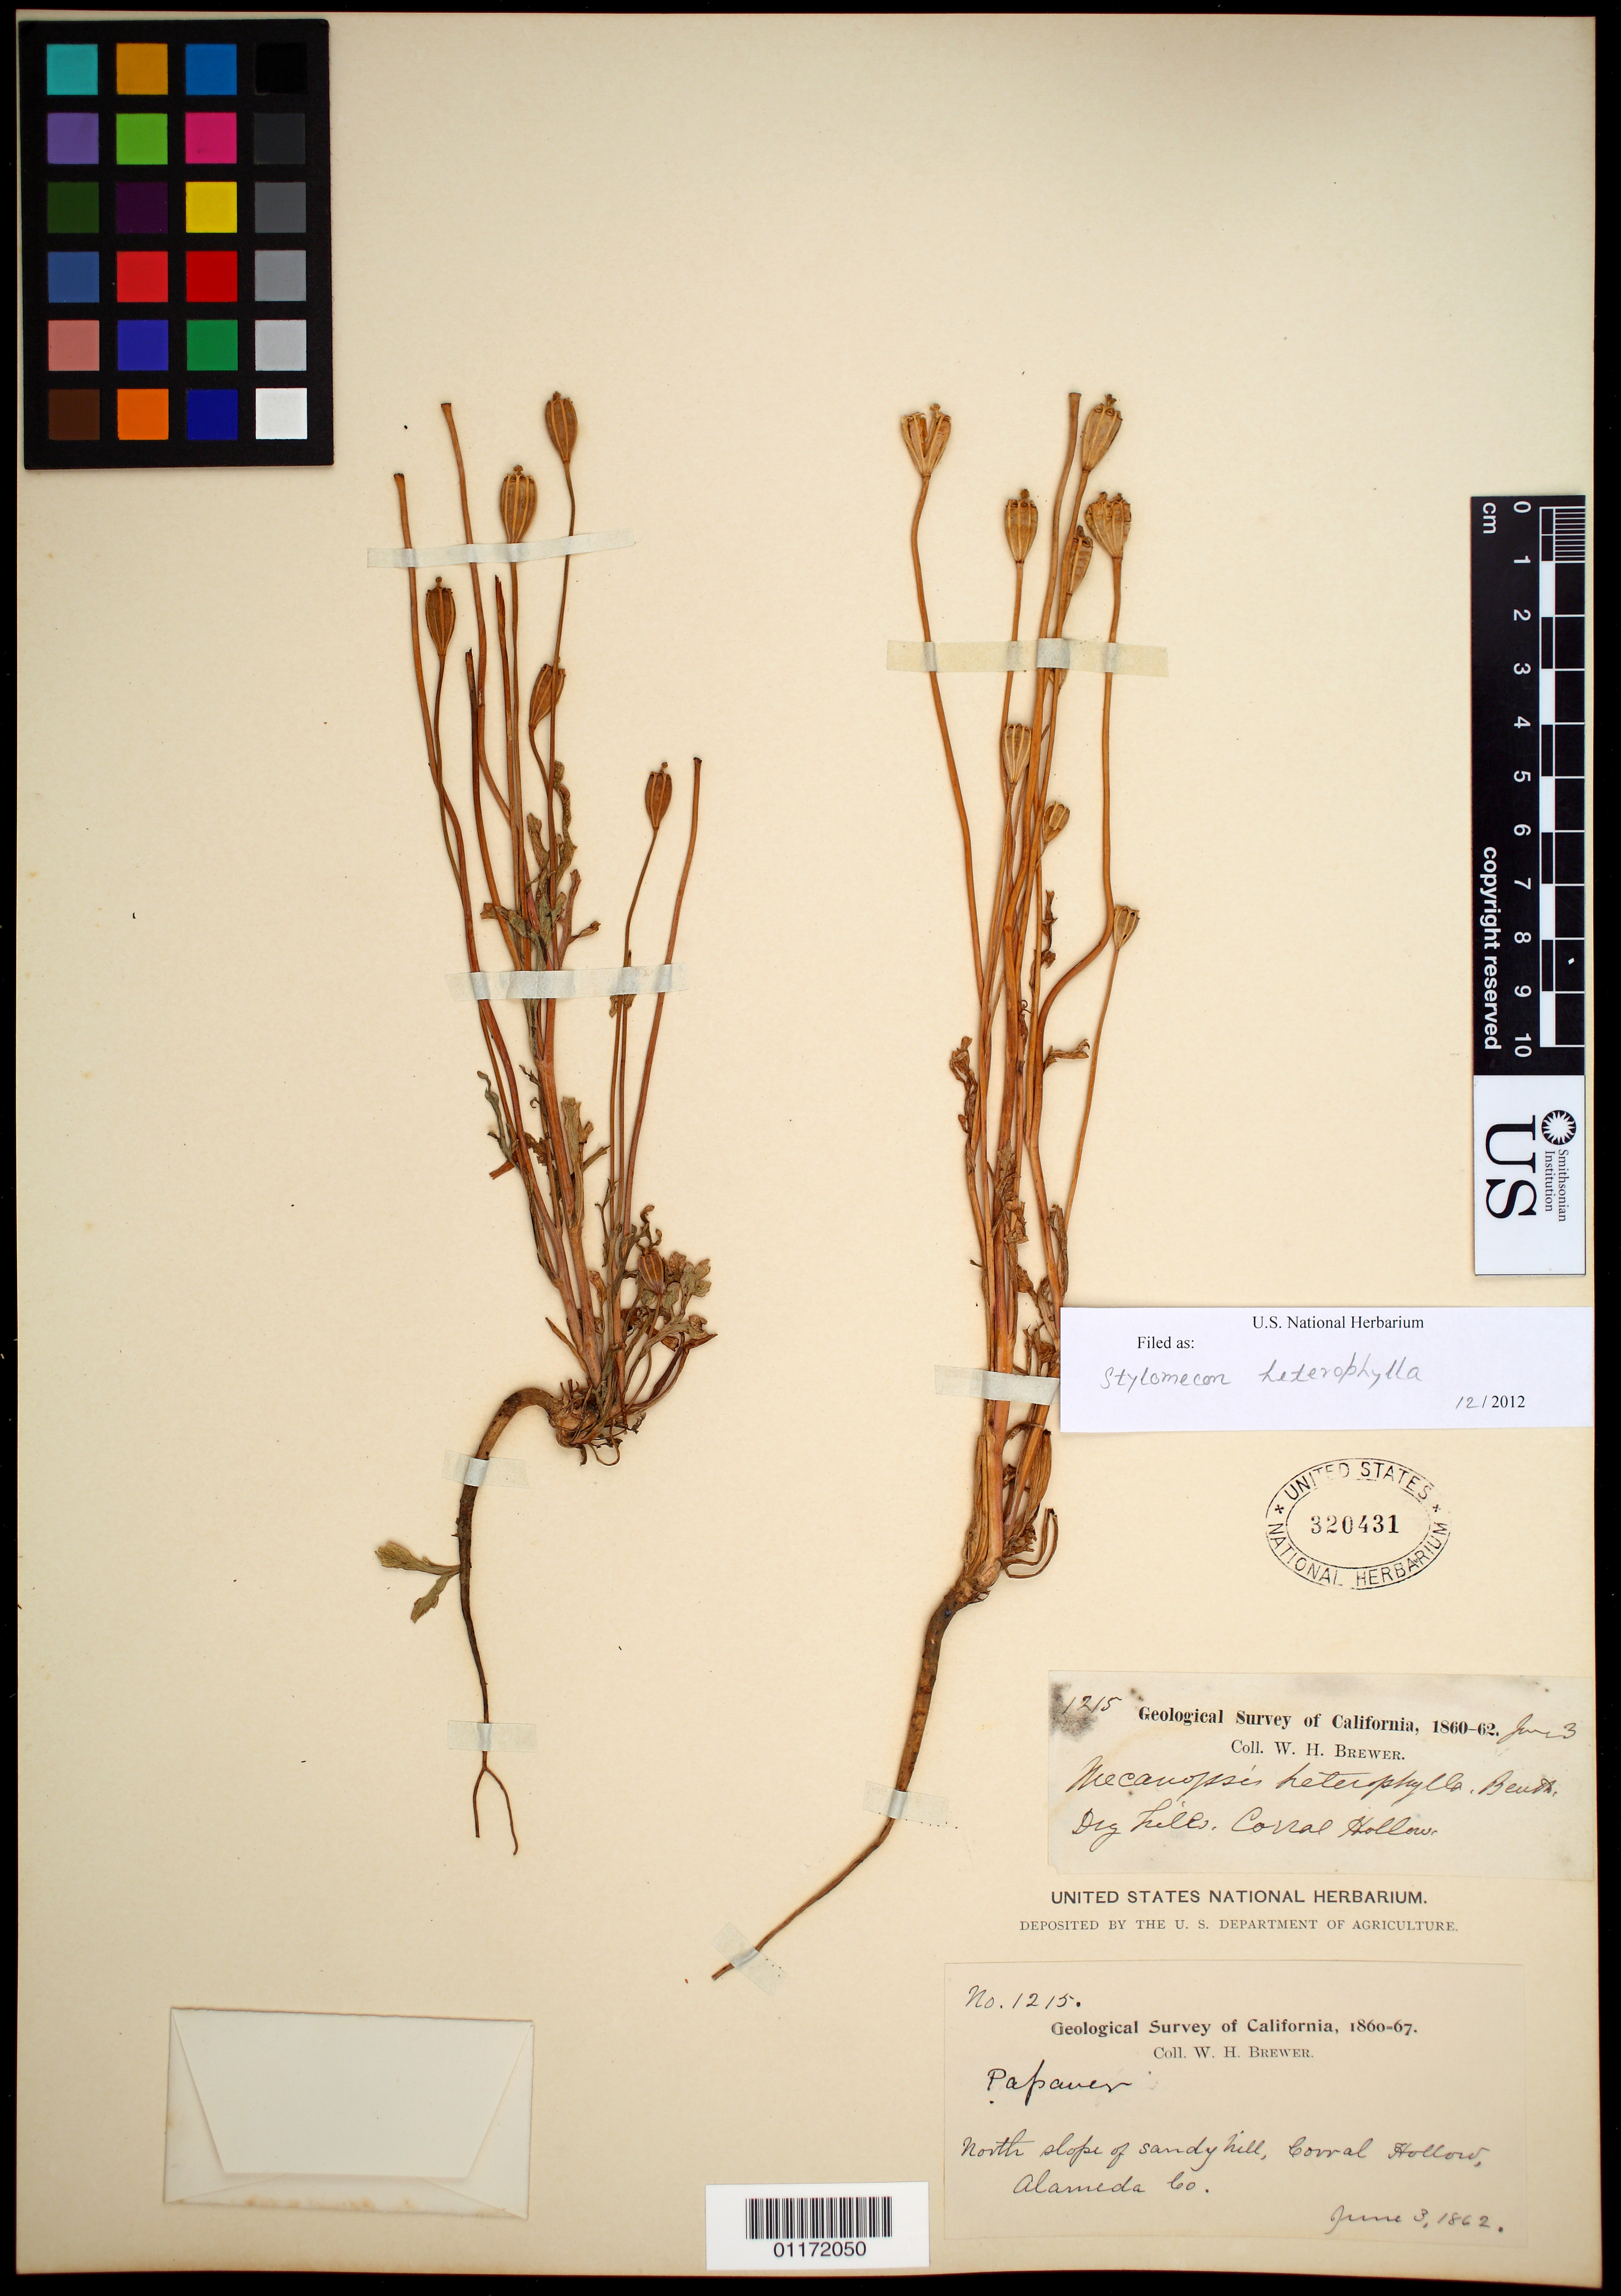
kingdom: Plantae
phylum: Tracheophyta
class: Magnoliopsida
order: Ranunculales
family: Papaveraceae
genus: Papaver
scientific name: Papaver heterophyllum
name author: (Benth.) Greene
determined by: Strong, M. T., (US), Smithsonian Institution - National Museum of Natural History (UNITED STATES)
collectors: W. H. Brewer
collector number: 1215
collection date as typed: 03 Jun 1862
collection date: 1862-06-03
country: United States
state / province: California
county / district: Alameda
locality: North slope of sandy hill, Corral Hollow.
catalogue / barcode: US 320431